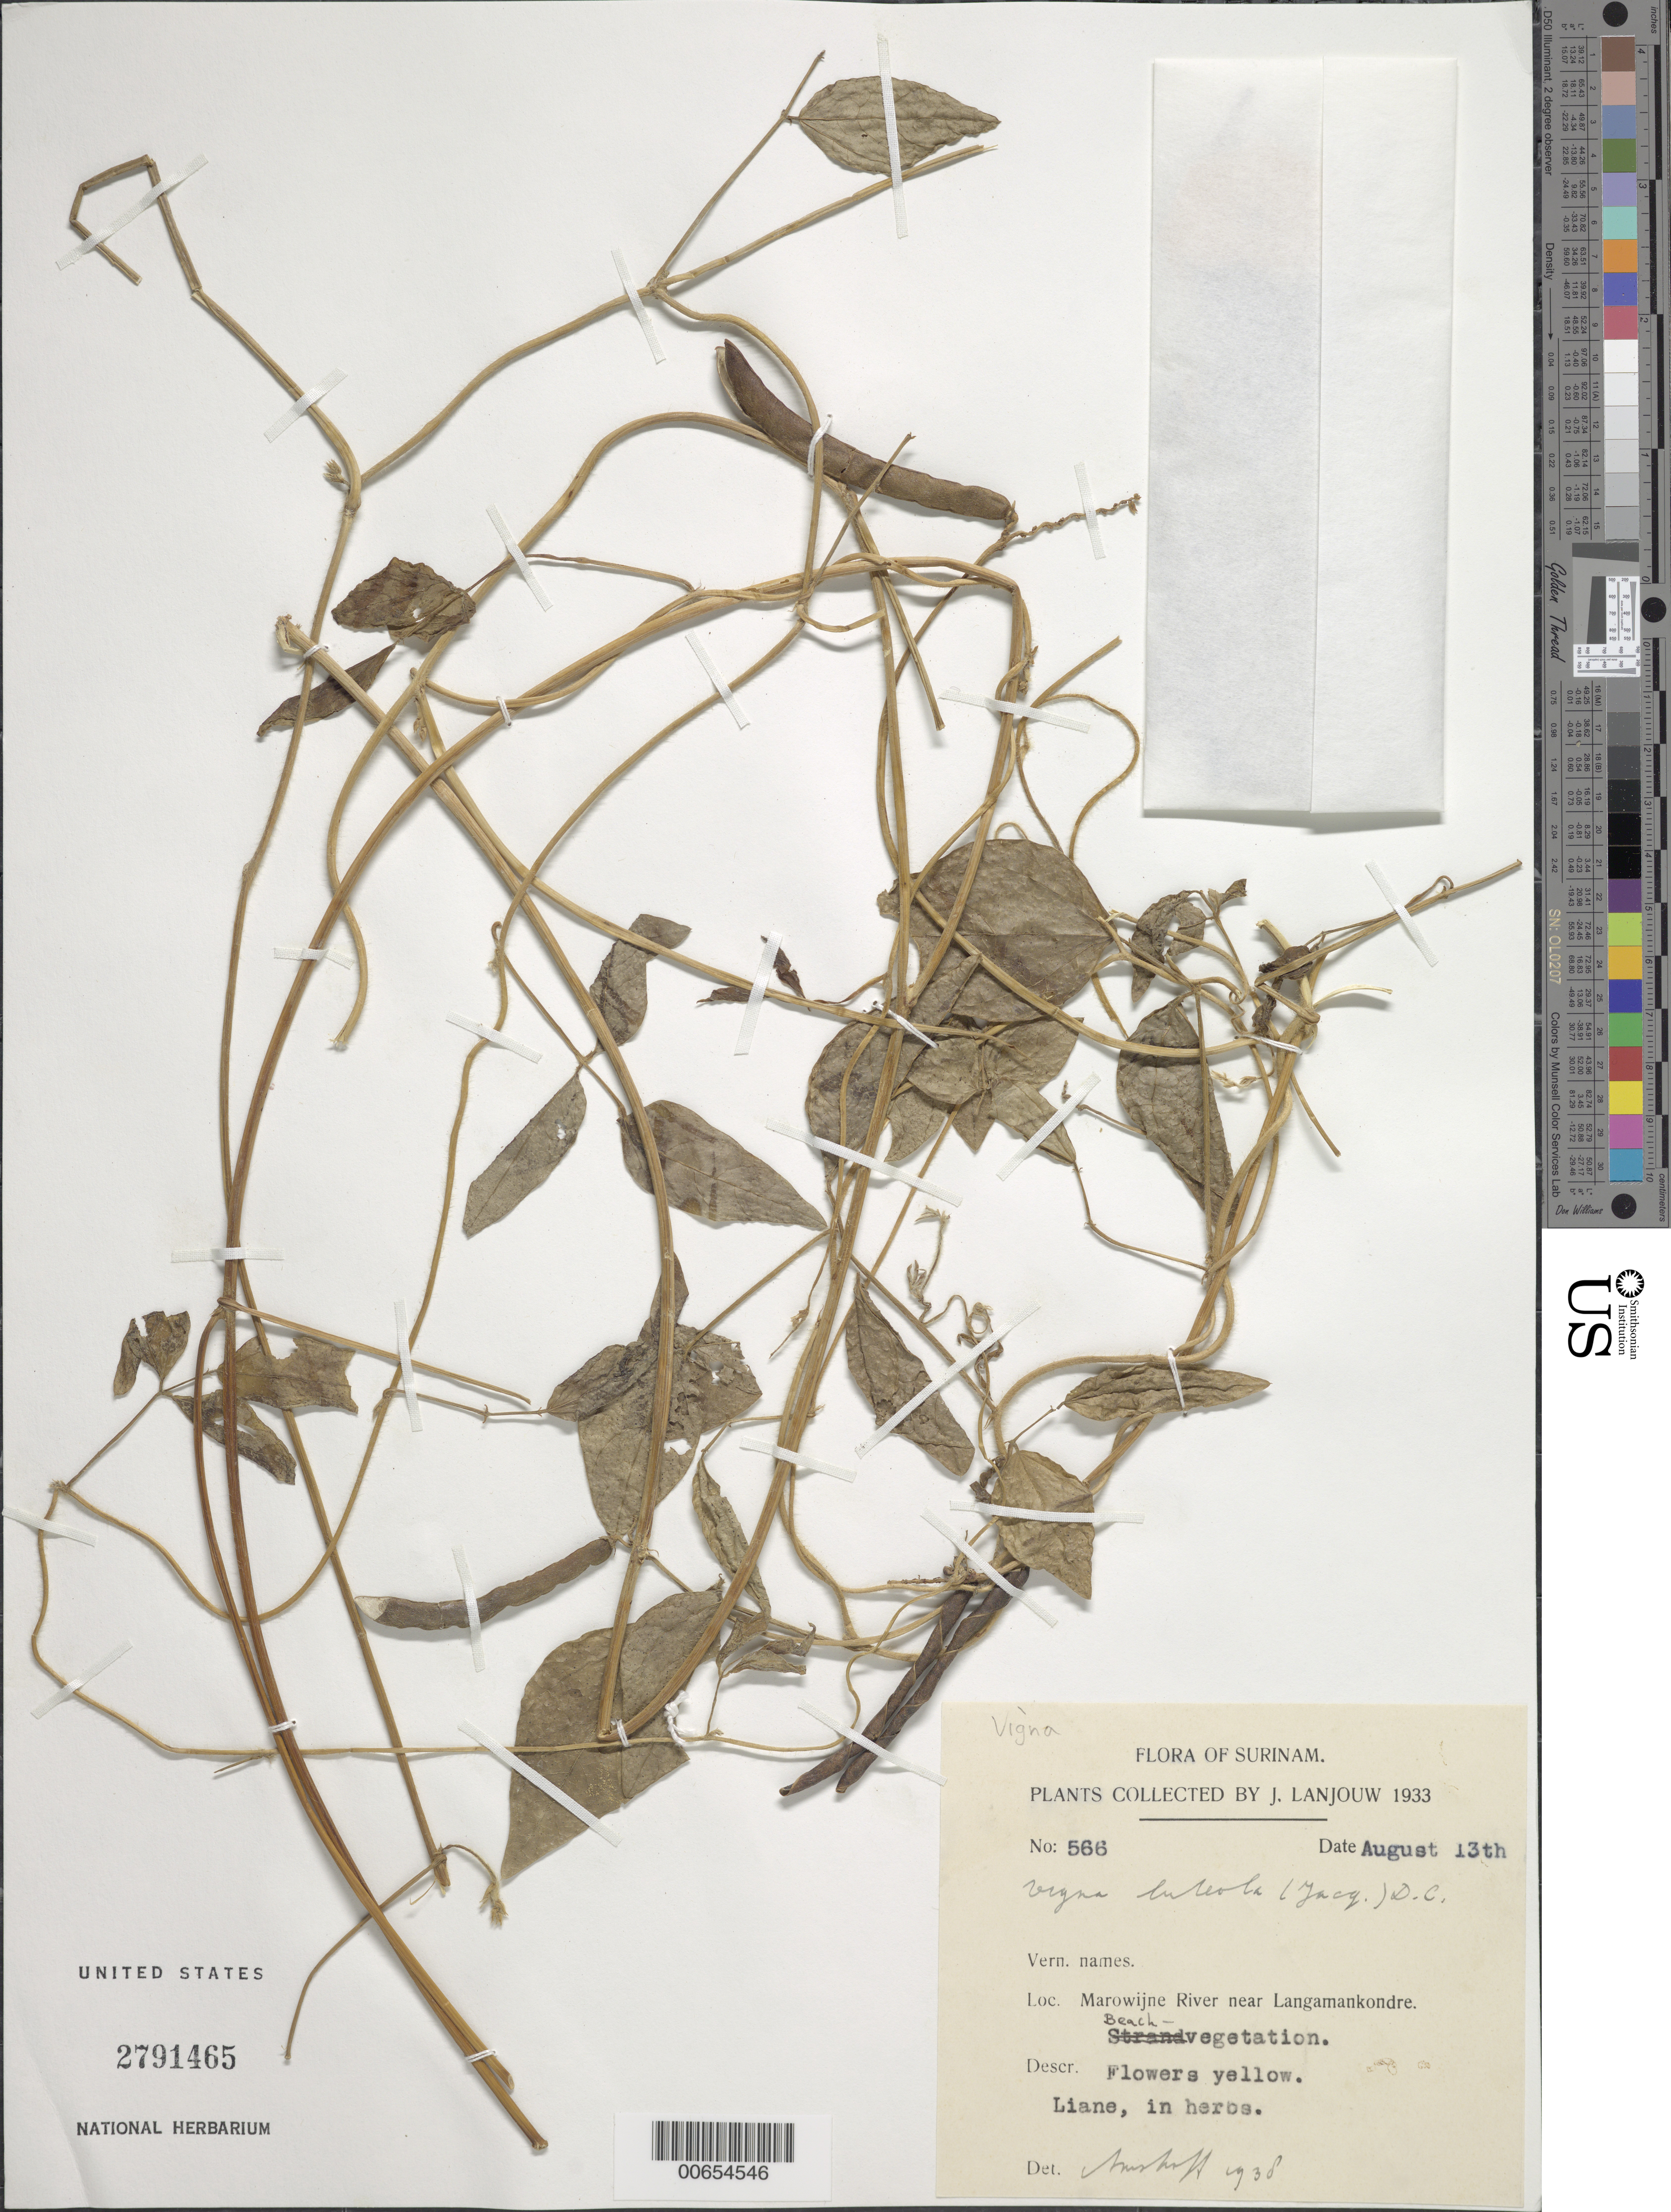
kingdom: Plantae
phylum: Tracheophyta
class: Magnoliopsida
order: Fabales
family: Fabaceae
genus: Vigna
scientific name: Vigna luteola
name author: (Jacq.) Benth.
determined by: Amshoff, G. J. H.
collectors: J. Lanjouw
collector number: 566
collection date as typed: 13-Aug-33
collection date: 1933-08-13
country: Suriname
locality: Marowijne R., near Langamankondre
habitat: Beach vegetation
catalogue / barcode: US 2791465